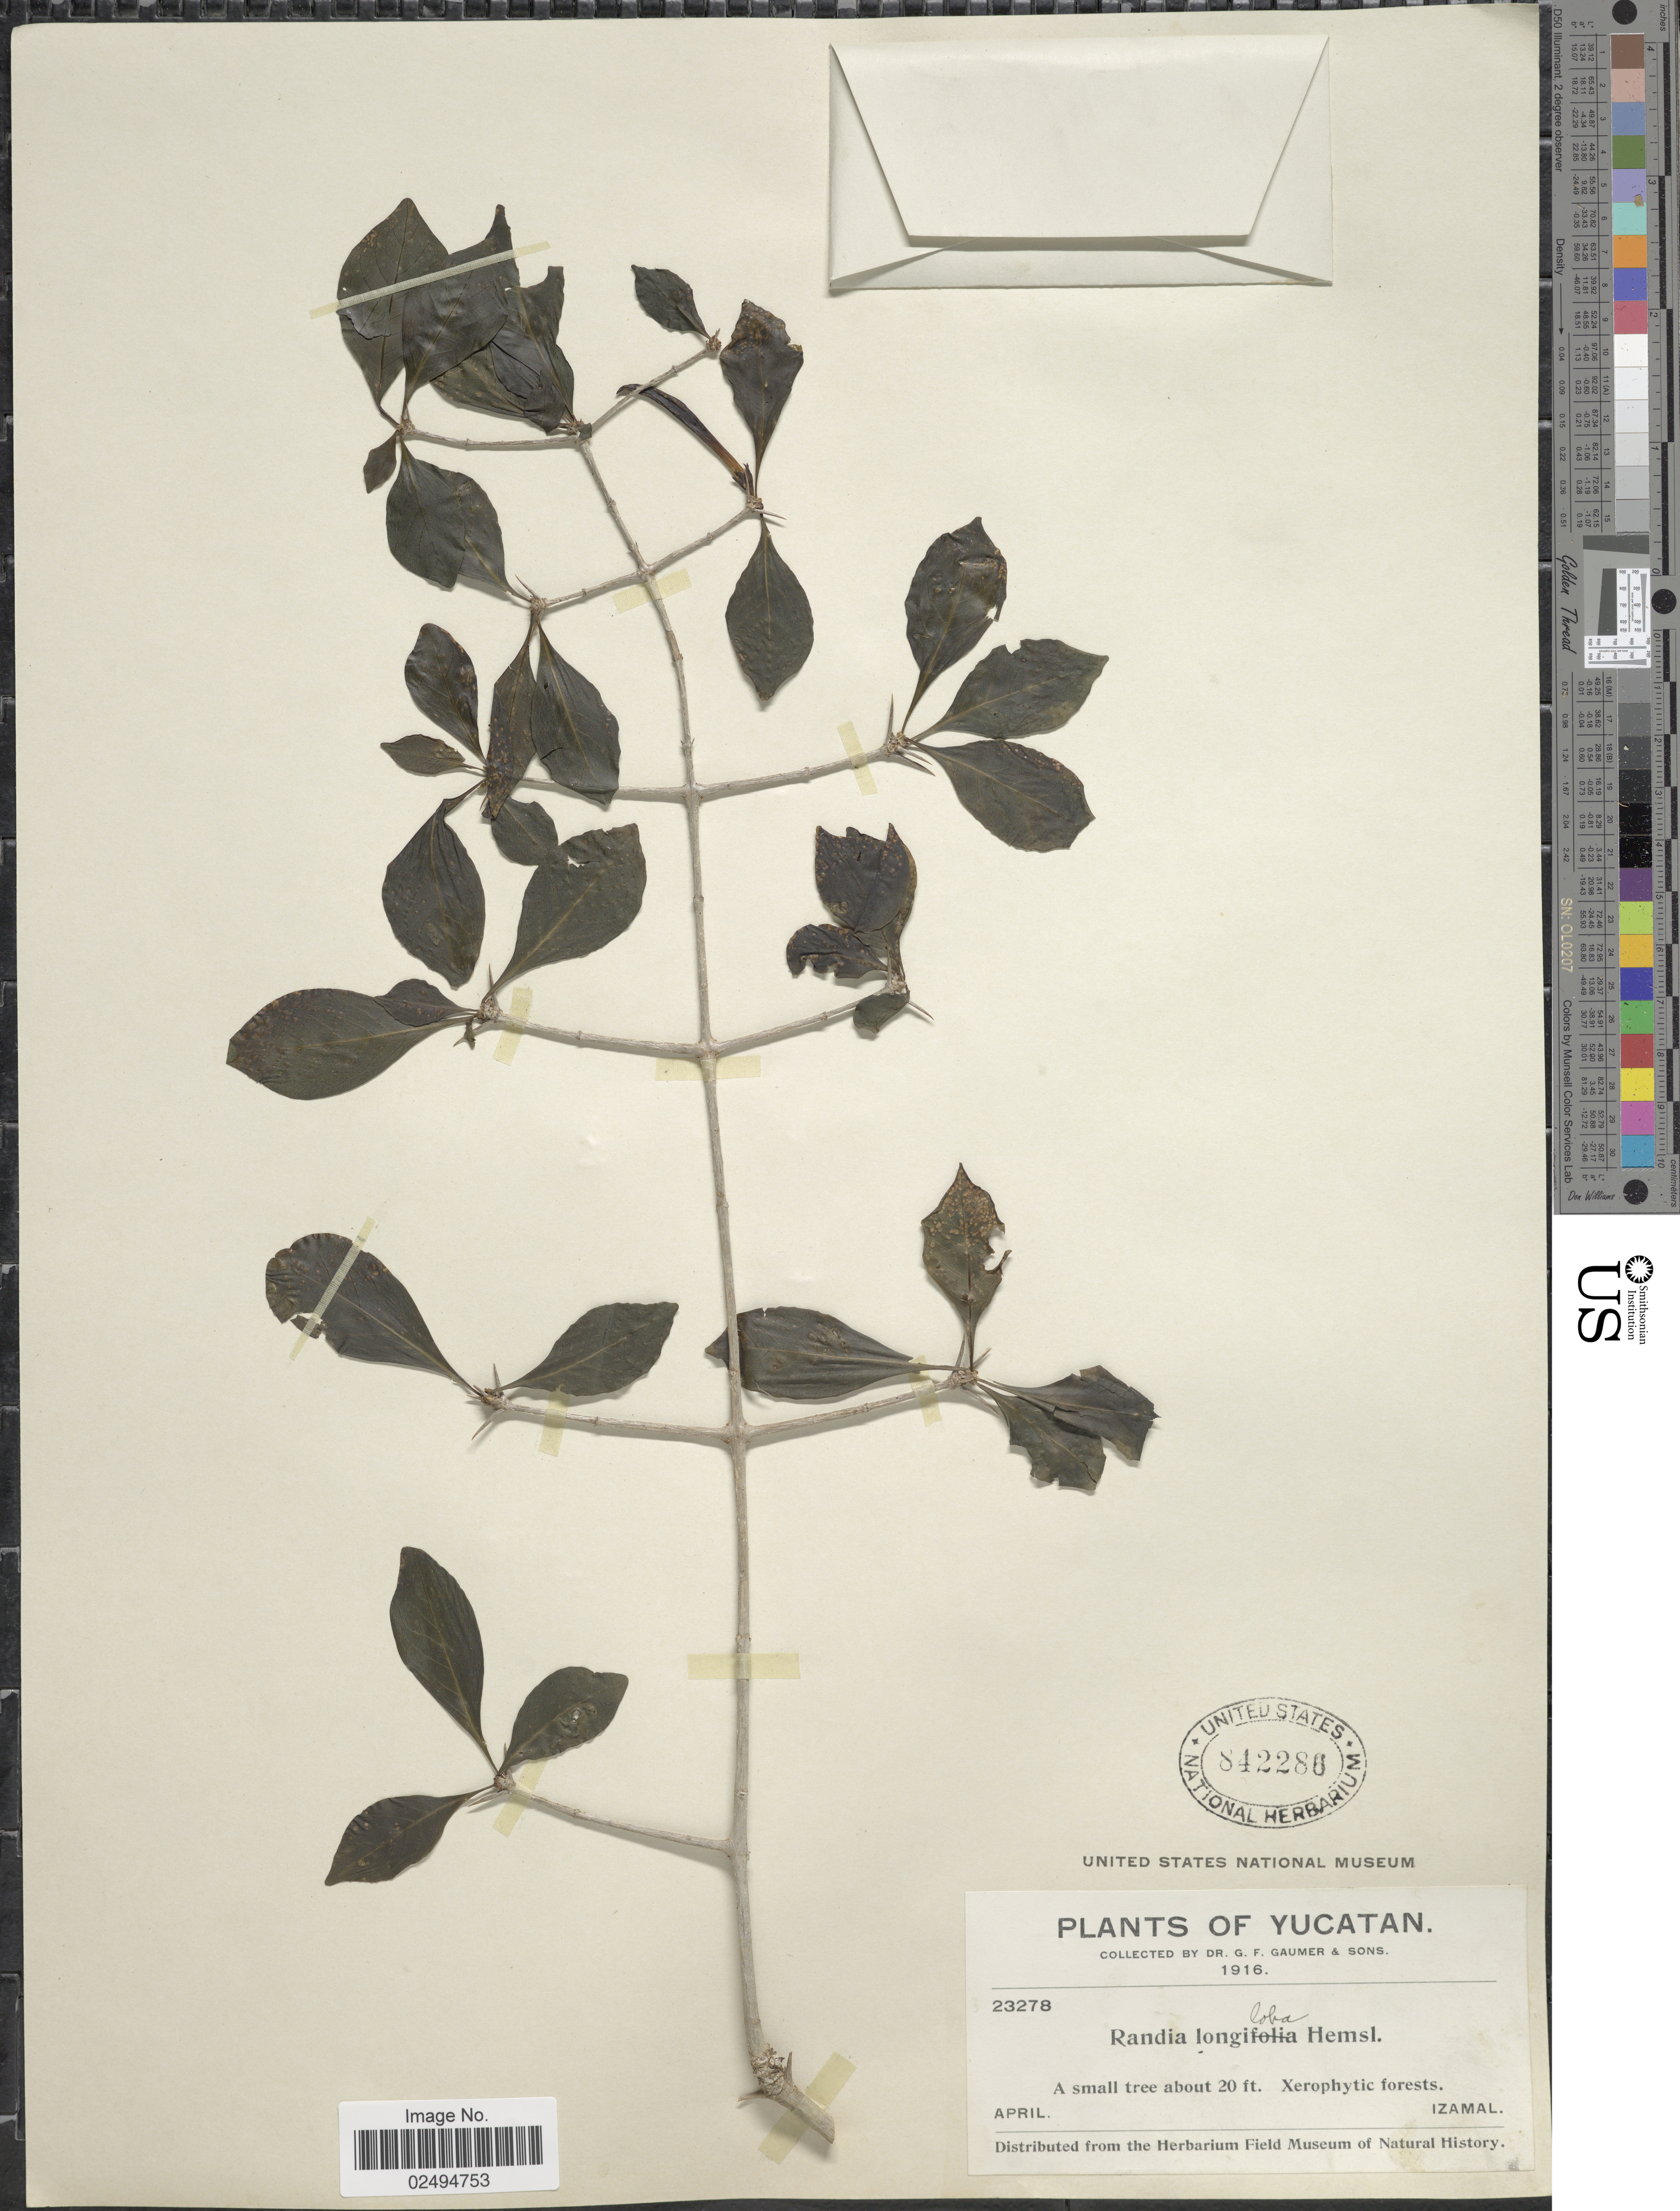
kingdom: Plantae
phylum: Tracheophyta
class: Magnoliopsida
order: Gentianales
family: Rubiaceae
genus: Randia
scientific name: Randia longiloba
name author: Hemsl.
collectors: G. F. Gaumer & et al.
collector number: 23278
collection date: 1916-04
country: Mexico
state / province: Yucatán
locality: Izamal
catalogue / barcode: US 842286